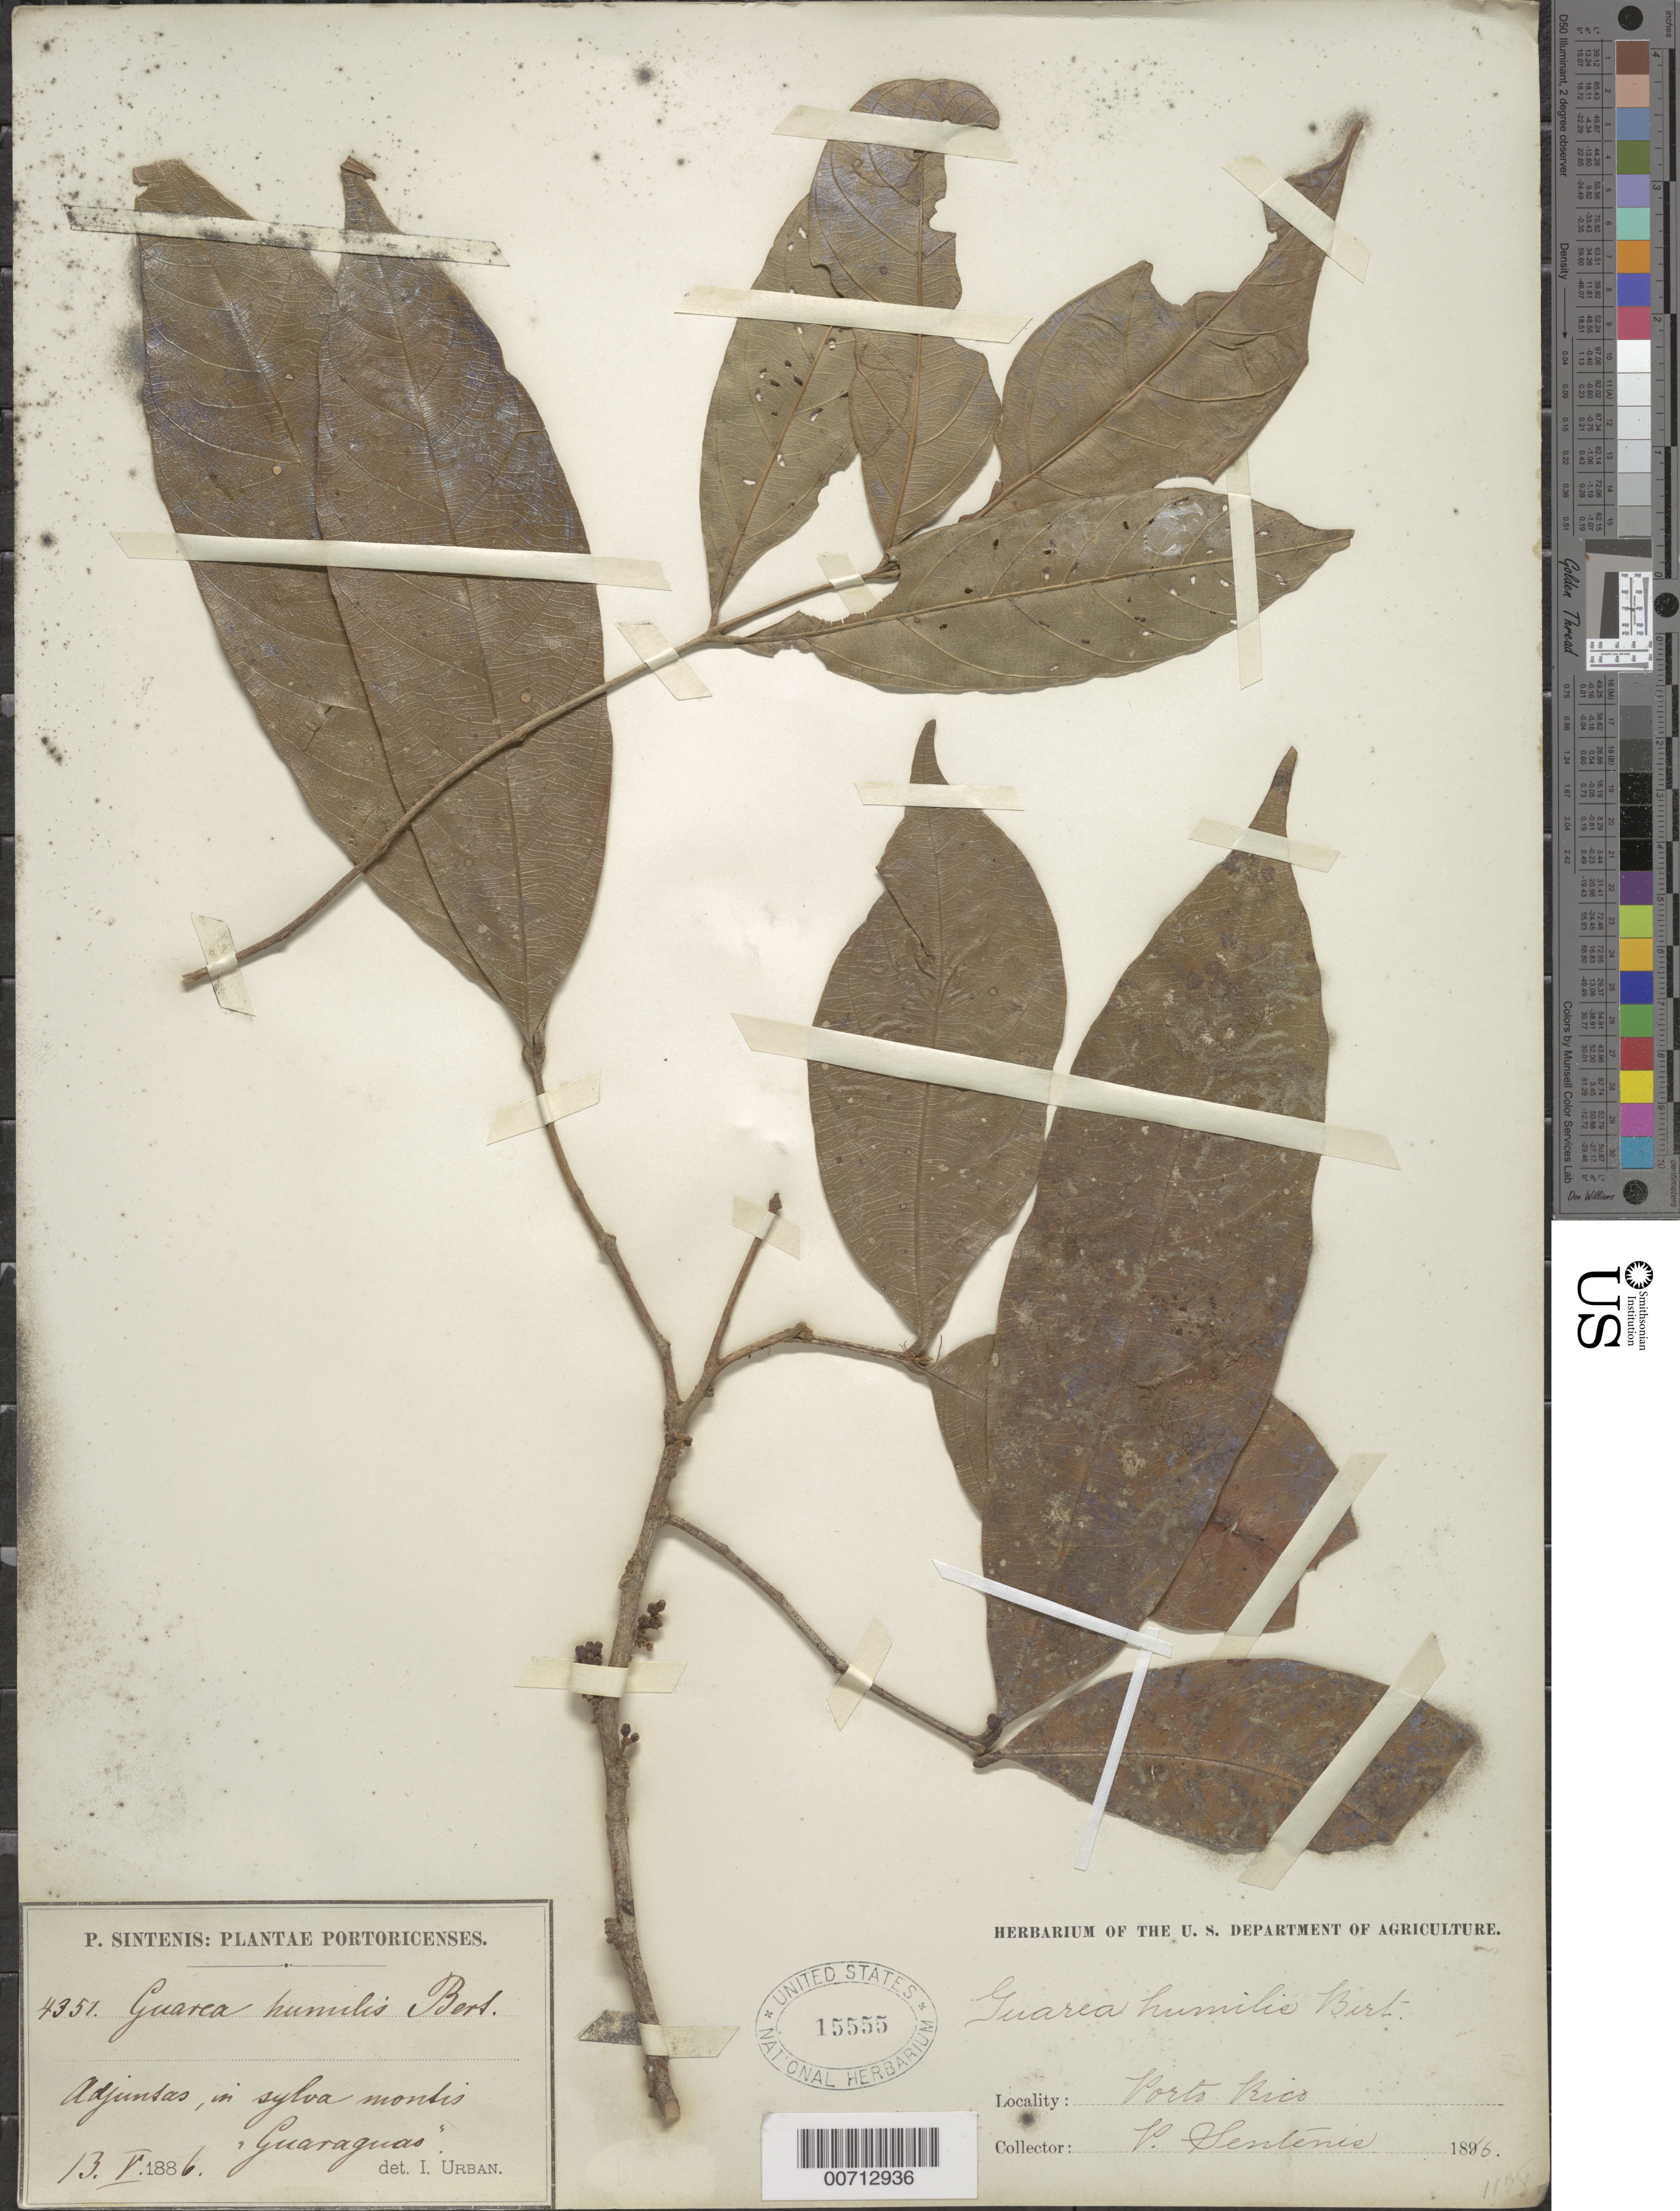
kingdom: Plantae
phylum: Tracheophyta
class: Magnoliopsida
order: Sapindales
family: Meliaceae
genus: Guarea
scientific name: Guarea humilis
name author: Bertero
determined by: Urban, Ignatz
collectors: P. Sintenis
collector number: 4351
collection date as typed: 13 May 1886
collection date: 1886-05-13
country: Puerto Rico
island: Greater Antilles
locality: Adjuntas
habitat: In sylva montis "Guaraguas"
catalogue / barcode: US 15555